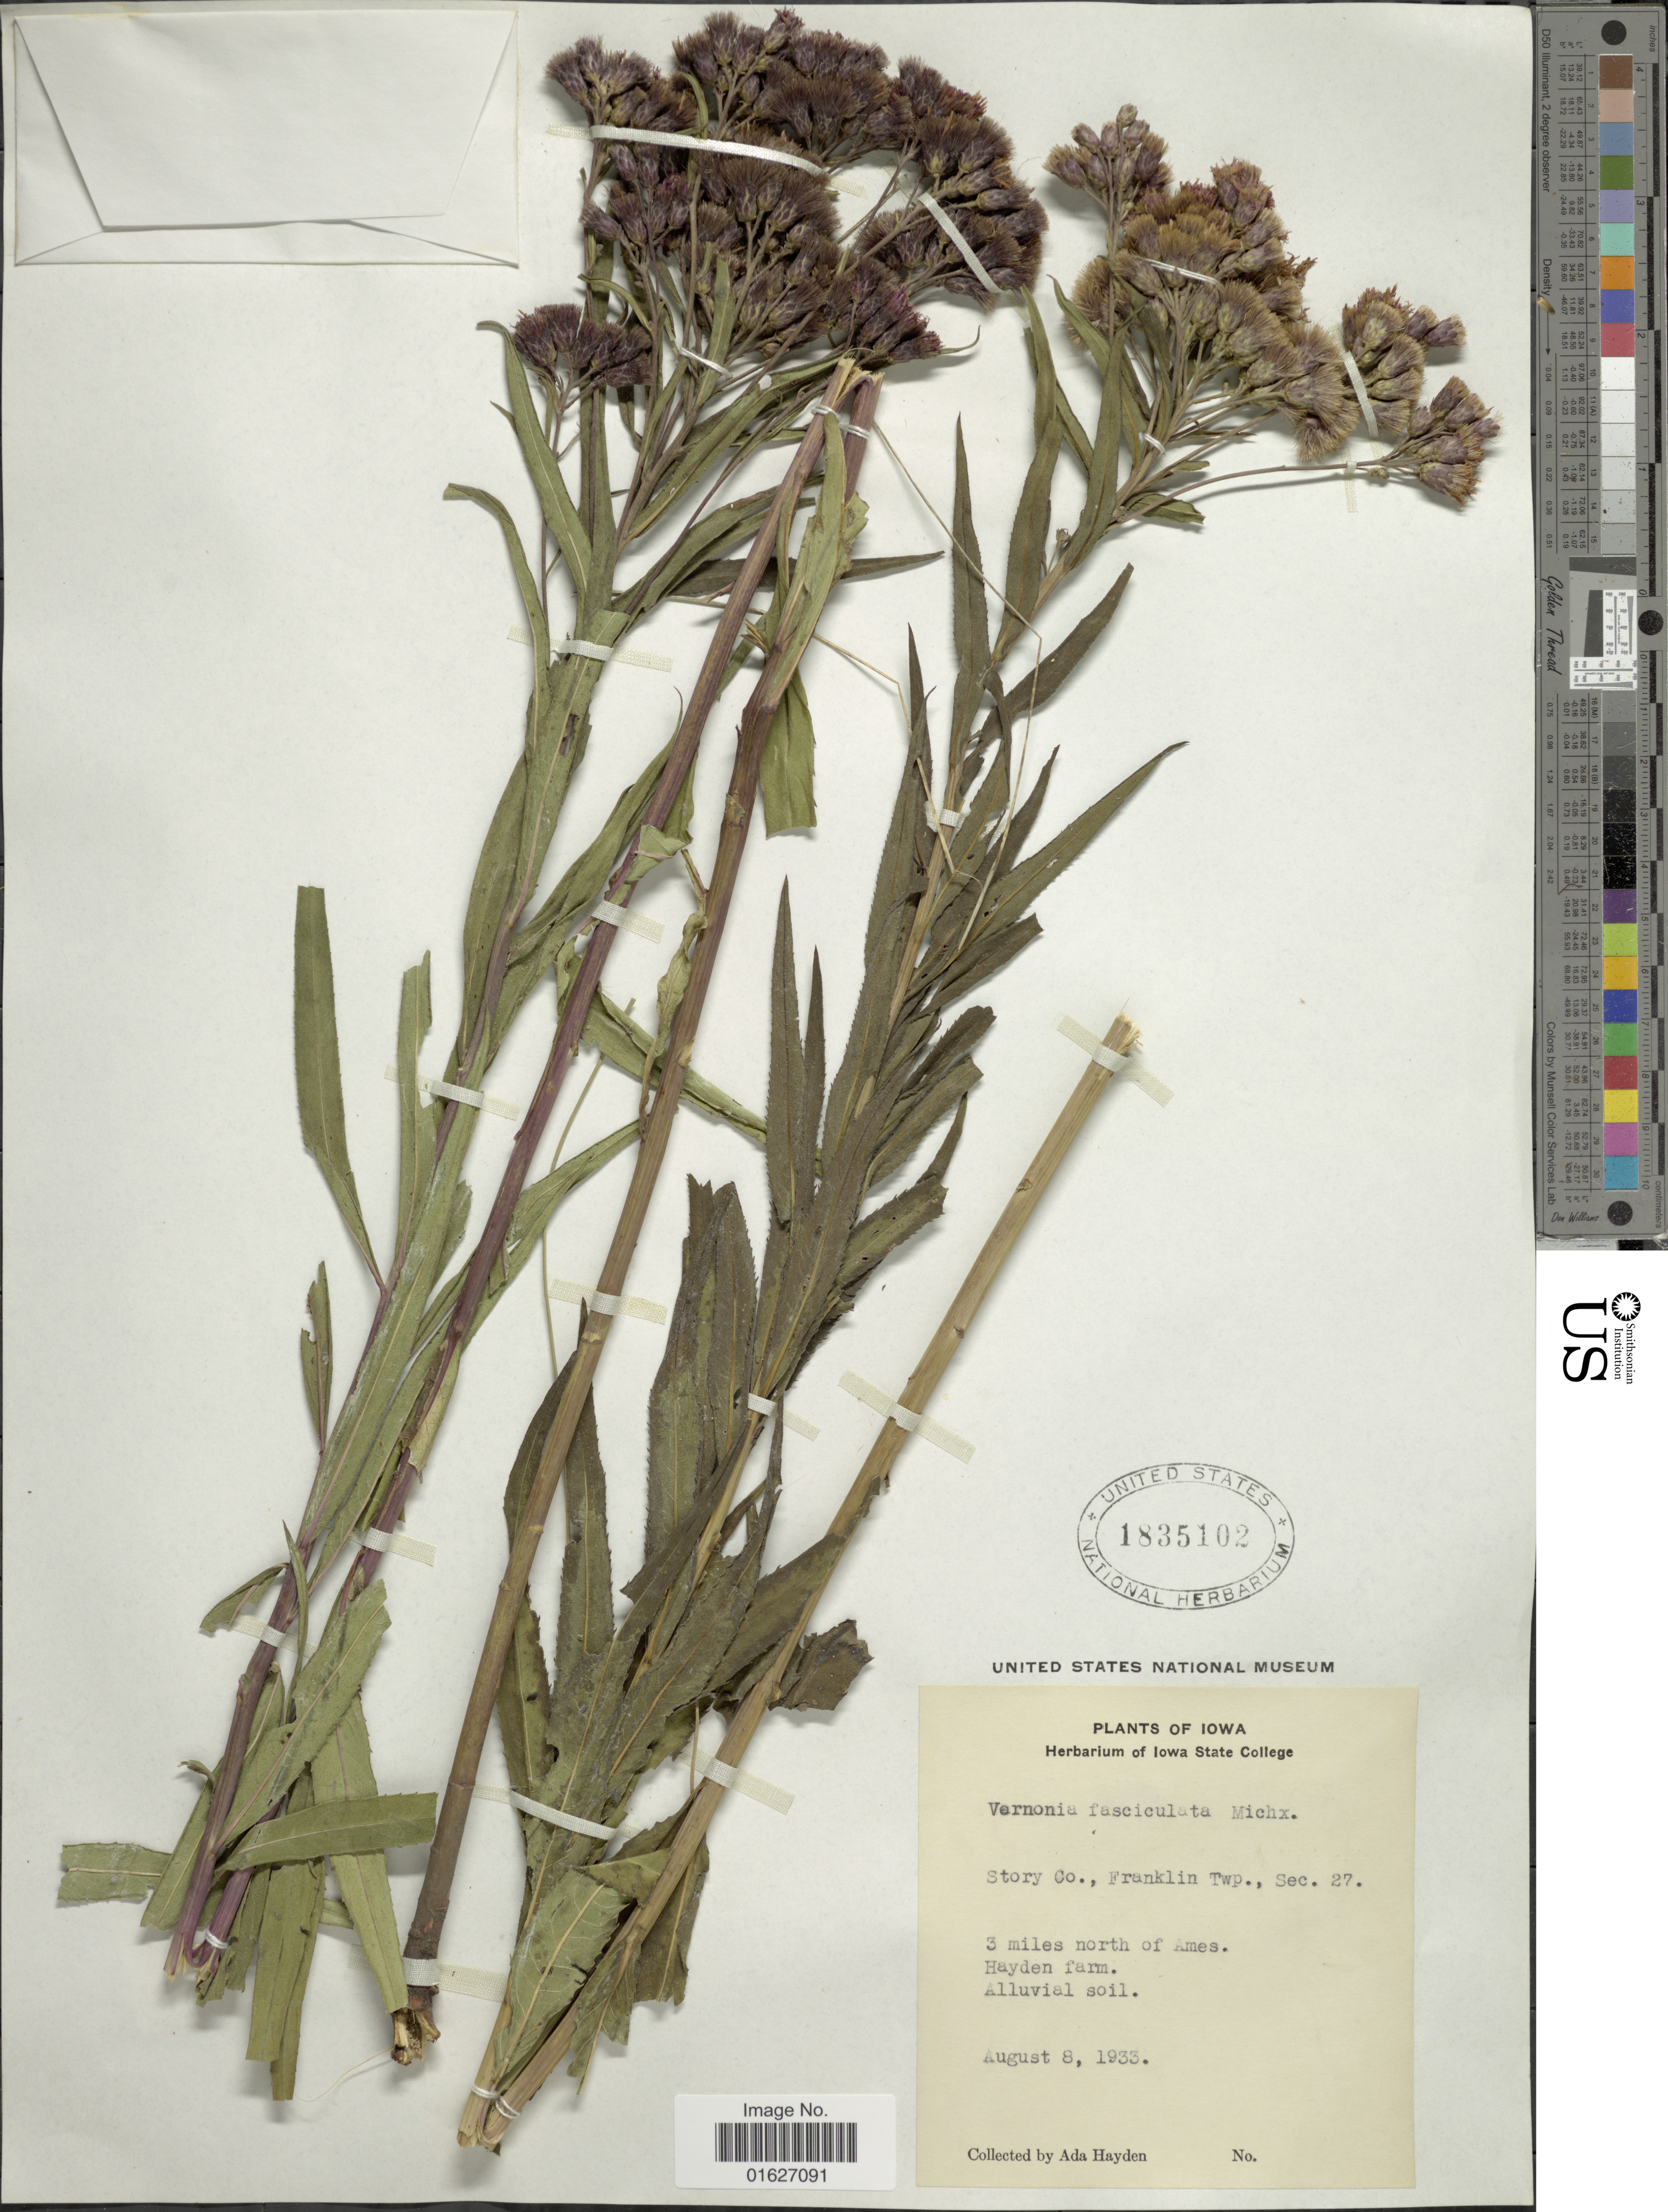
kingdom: Plantae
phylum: Tracheophyta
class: Magnoliopsida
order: Asterales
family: Asteraceae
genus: Vernonia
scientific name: Vernonia fasciculata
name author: Michx.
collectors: Ada Hayden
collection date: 1933-08-08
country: United States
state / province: Iowa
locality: Story Co., Franklin Twp., Sec. 27, 3 miles north of Ames, Hayden farm.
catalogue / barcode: US 1835102